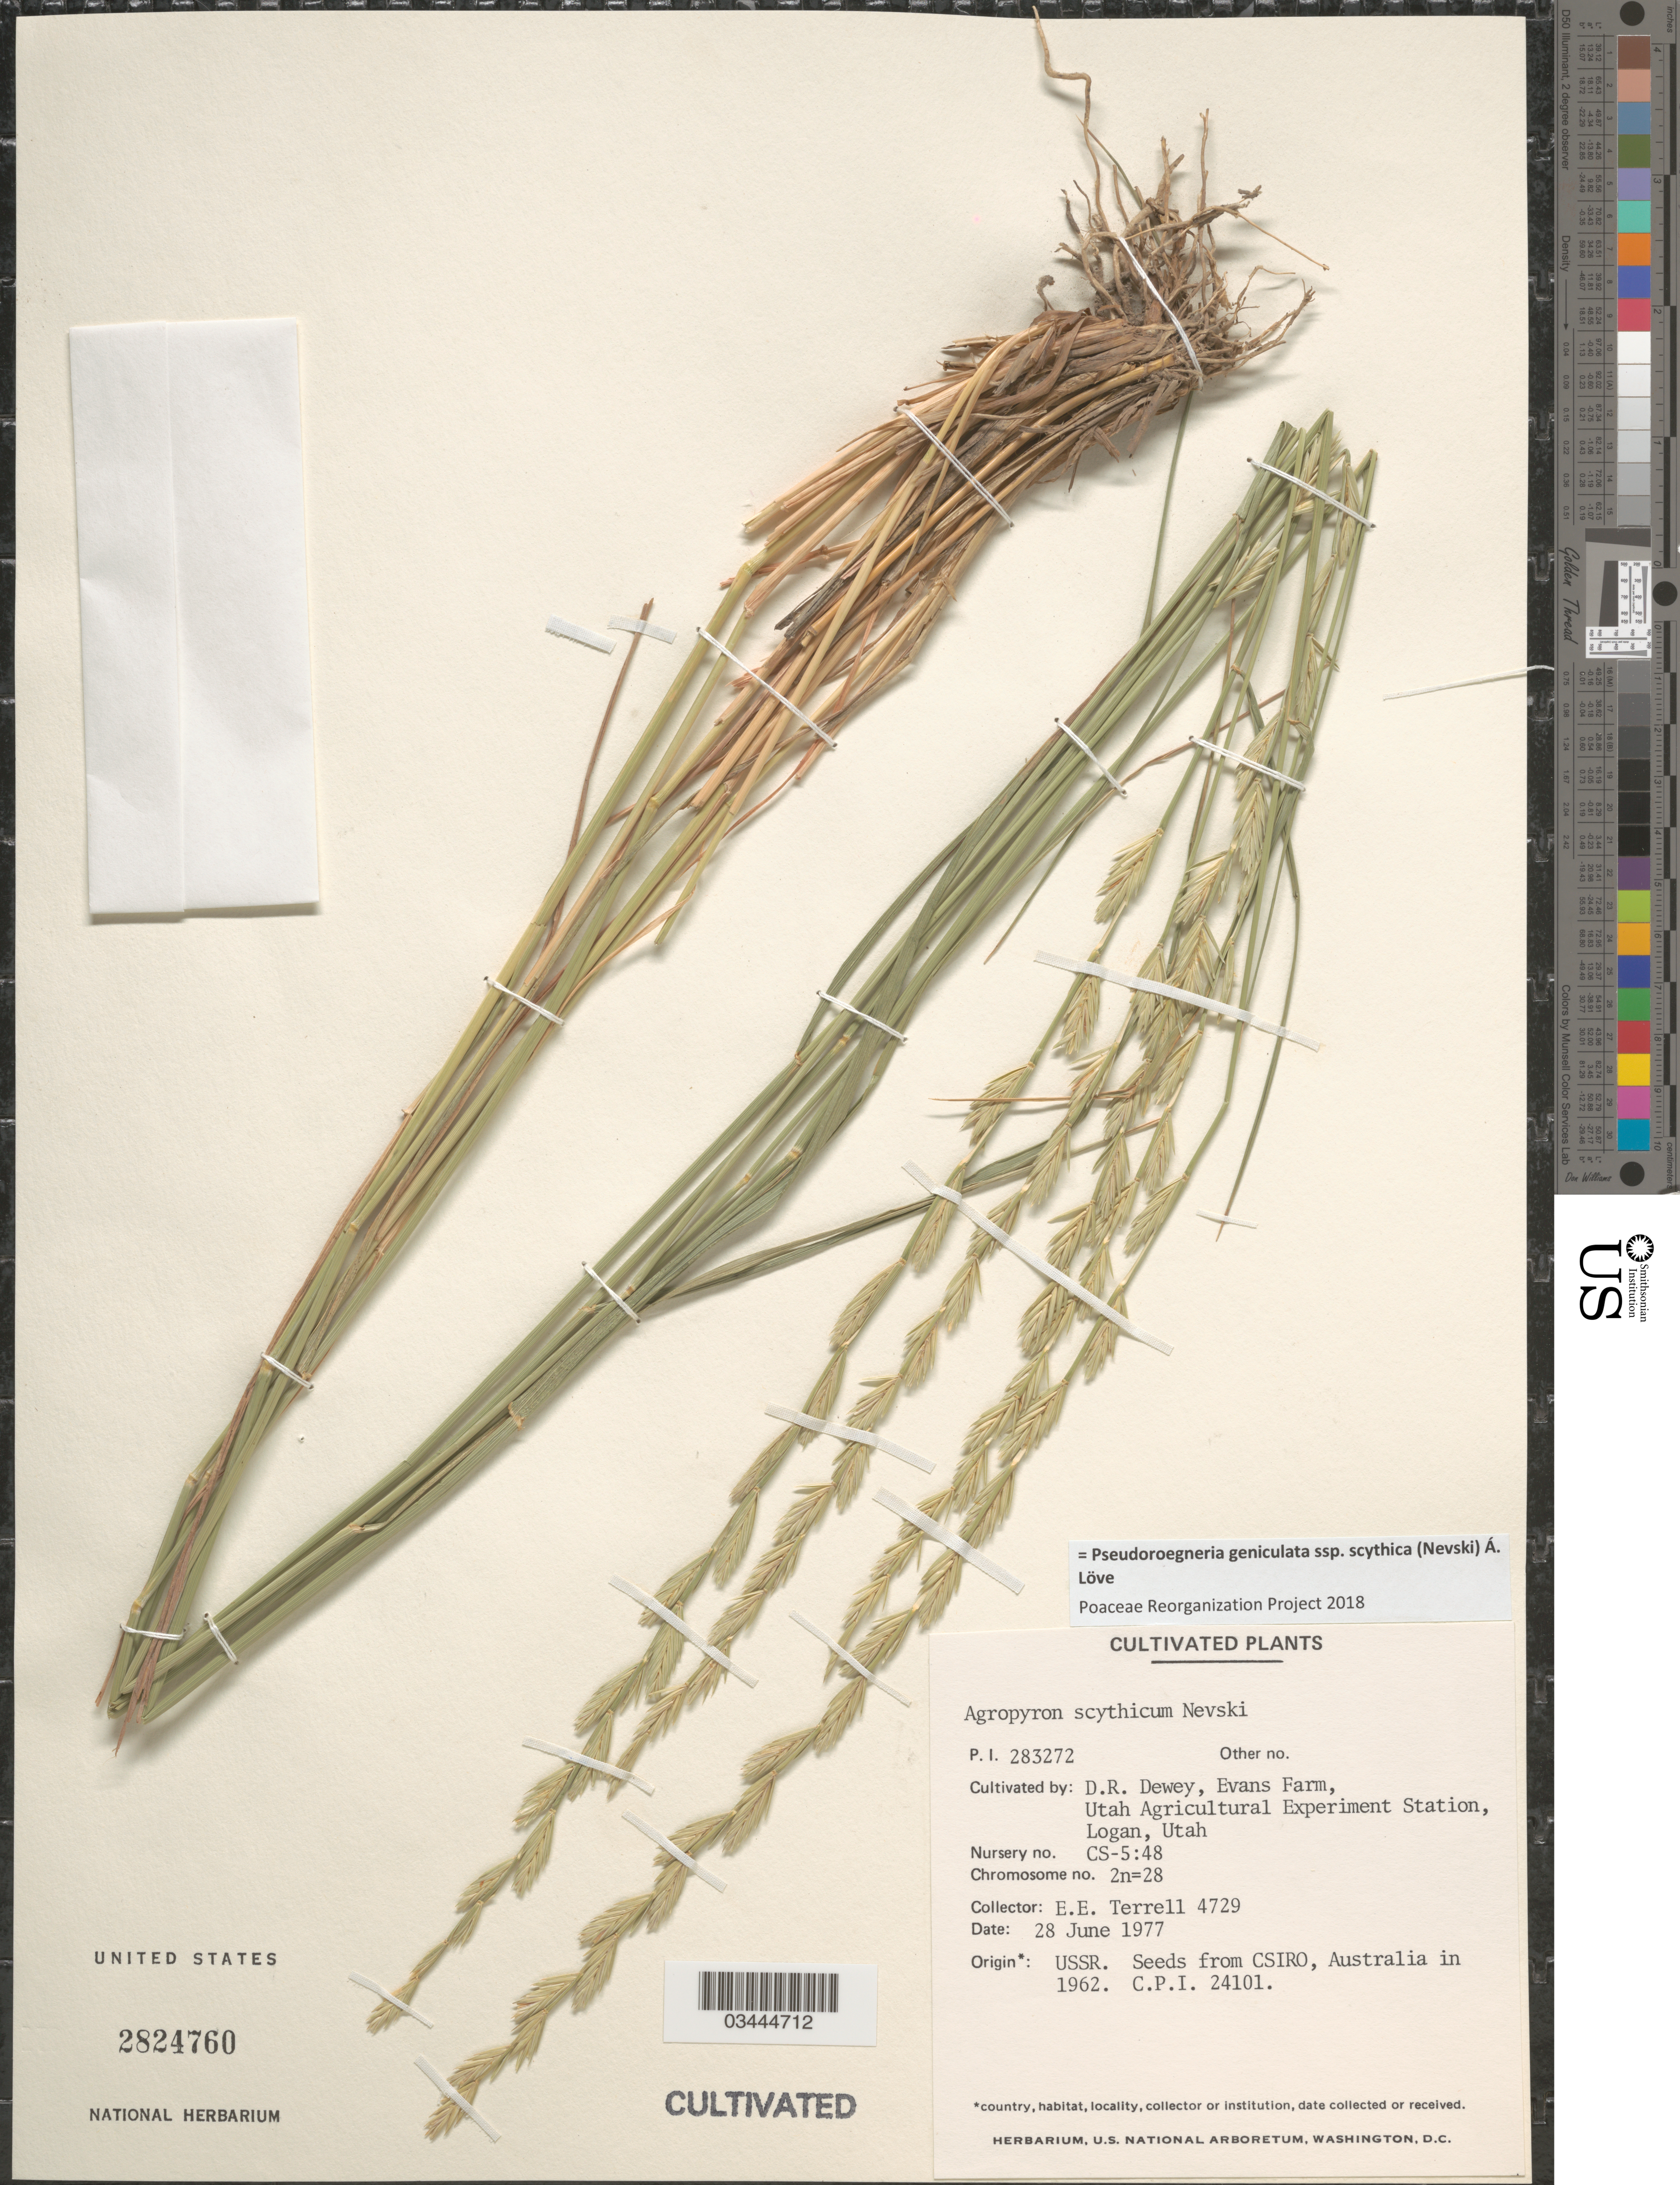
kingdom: Plantae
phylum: Tracheophyta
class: Liliopsida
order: Poales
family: Poaceae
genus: Pseudoroegneria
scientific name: Pseudoroegneria geniculata subsp. scythica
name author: (Nevski) Á. Löve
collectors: D. Dewey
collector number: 283272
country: United States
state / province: Utah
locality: Evans Farm, Utah Agricultural Experiment Station, Logan. Nursery no. CS-5:48.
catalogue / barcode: US 2824760